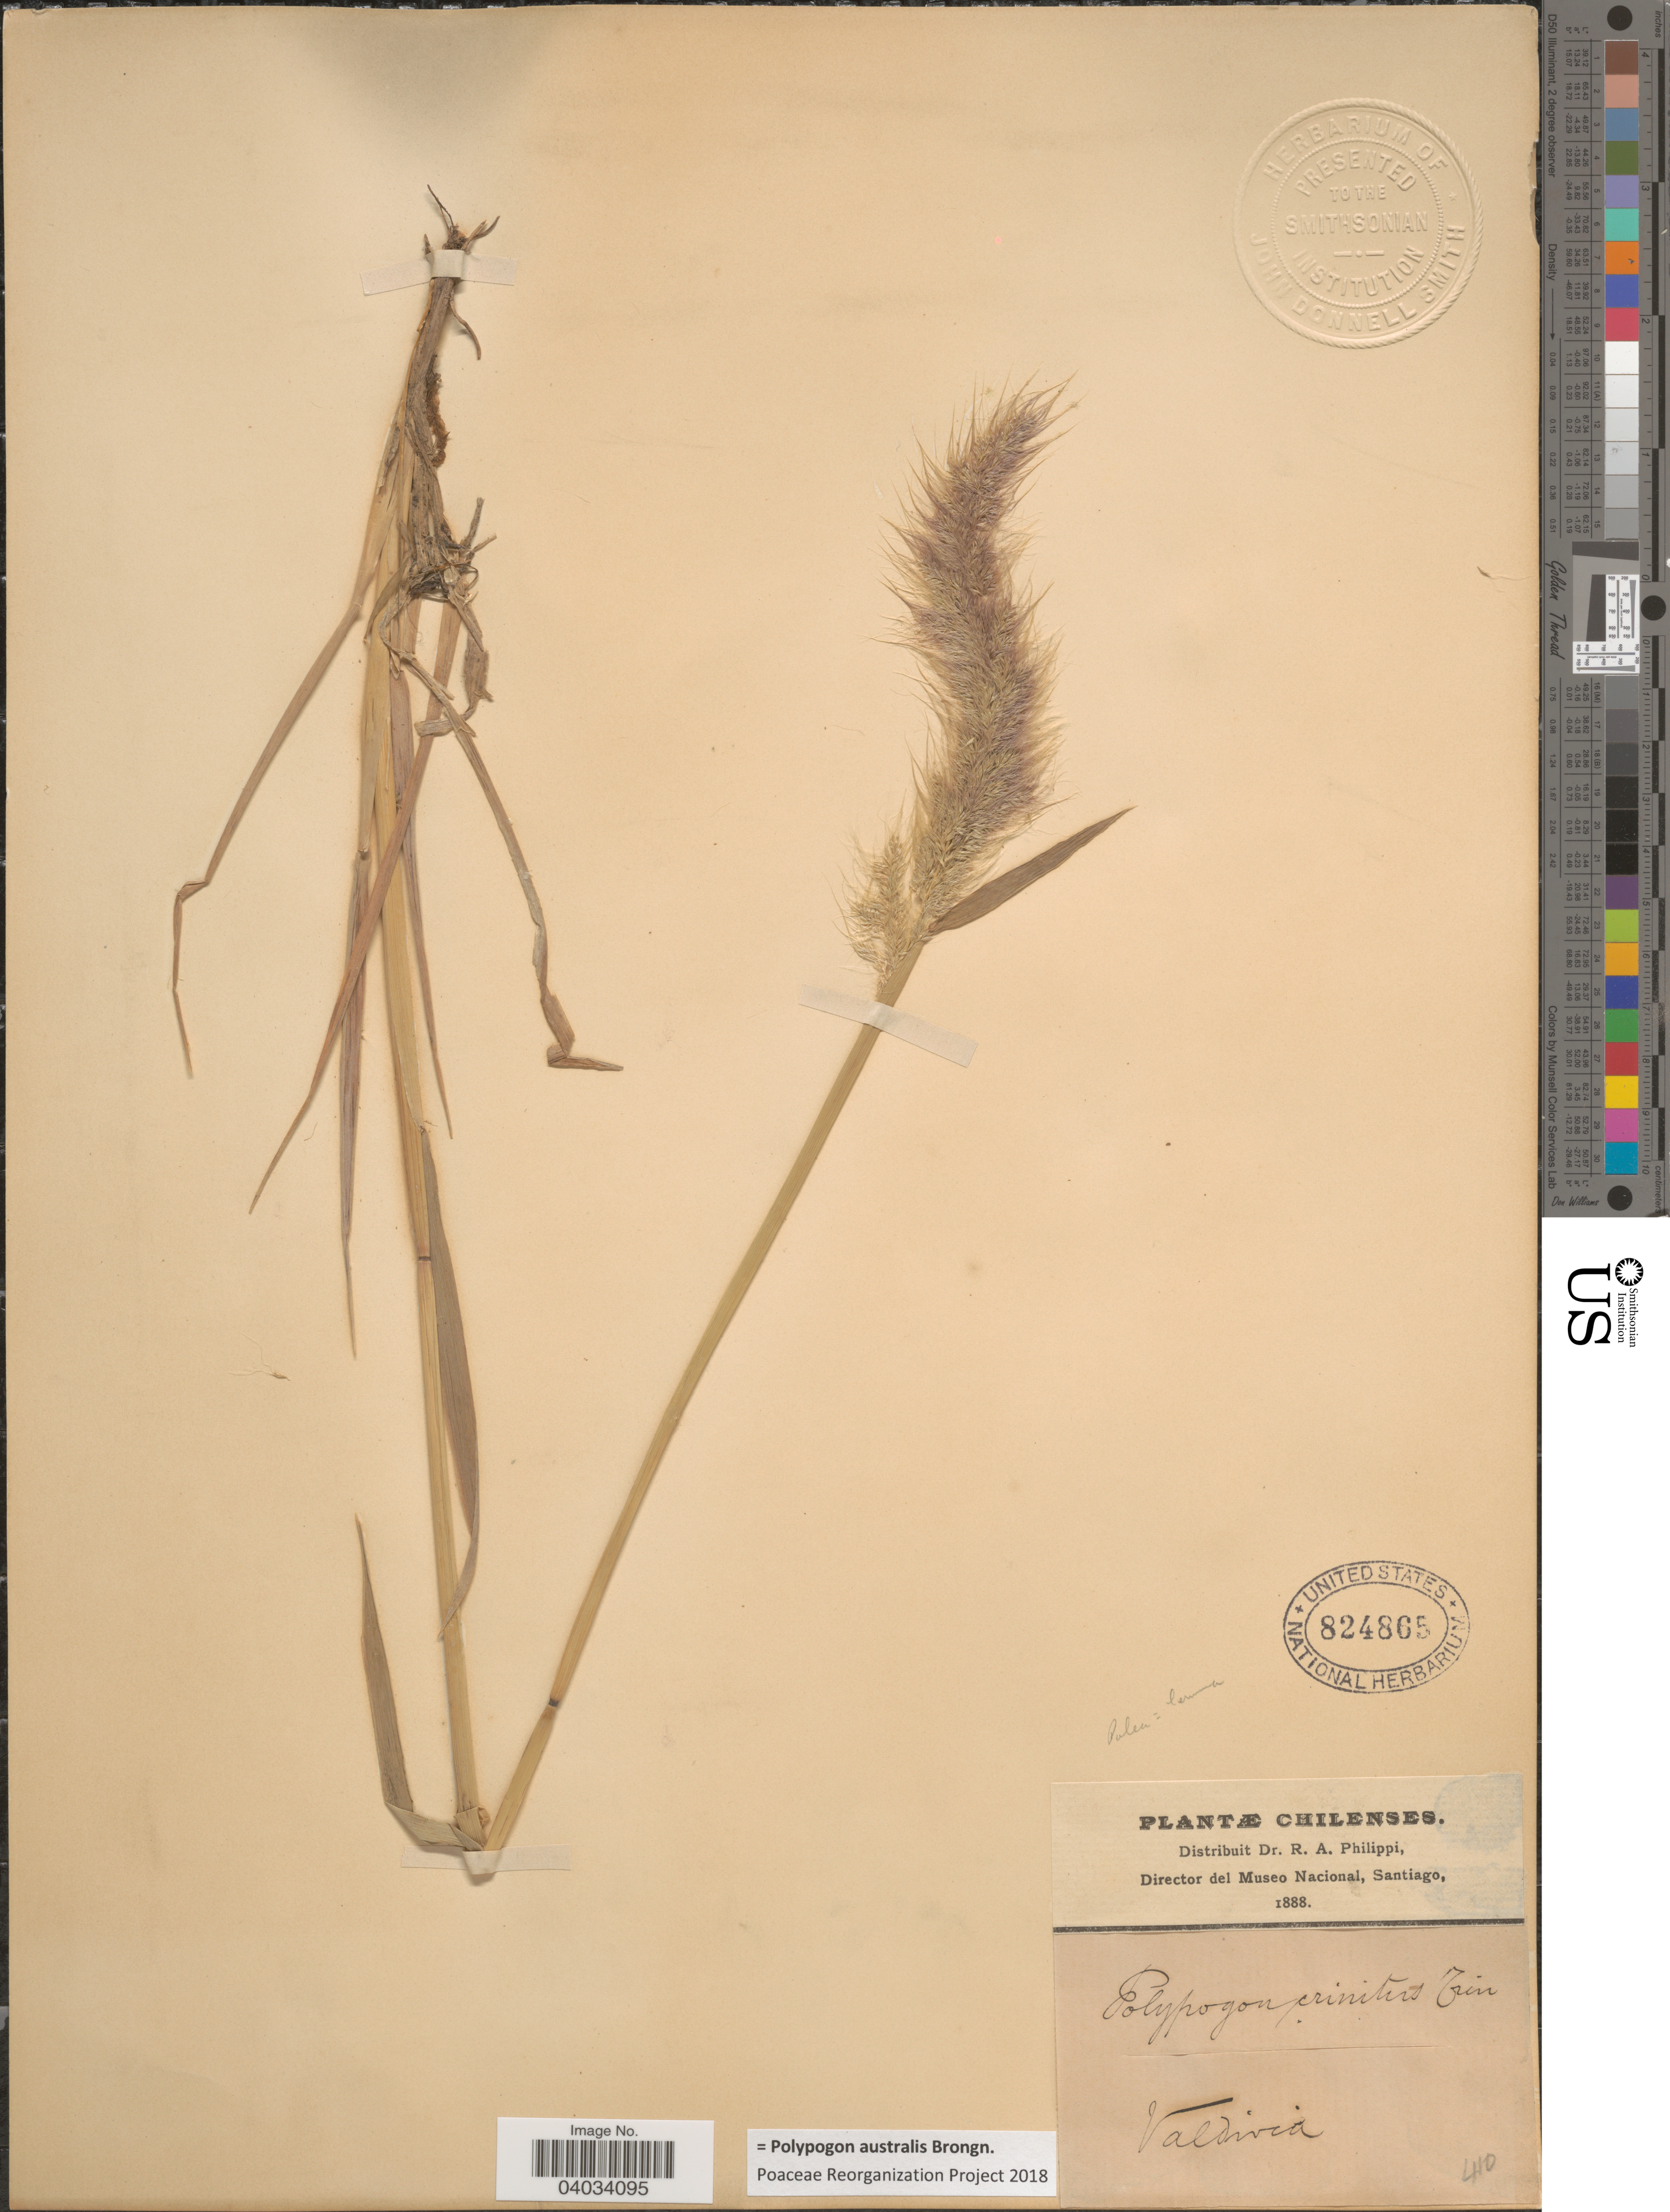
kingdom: Plantae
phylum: Tracheophyta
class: Liliopsida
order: Poales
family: Poaceae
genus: Polypogon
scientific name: Polypogon australis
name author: Brongn.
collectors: ex. herb. R.A. Philippi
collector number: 410*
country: Chile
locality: Valdivia.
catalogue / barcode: US 824865